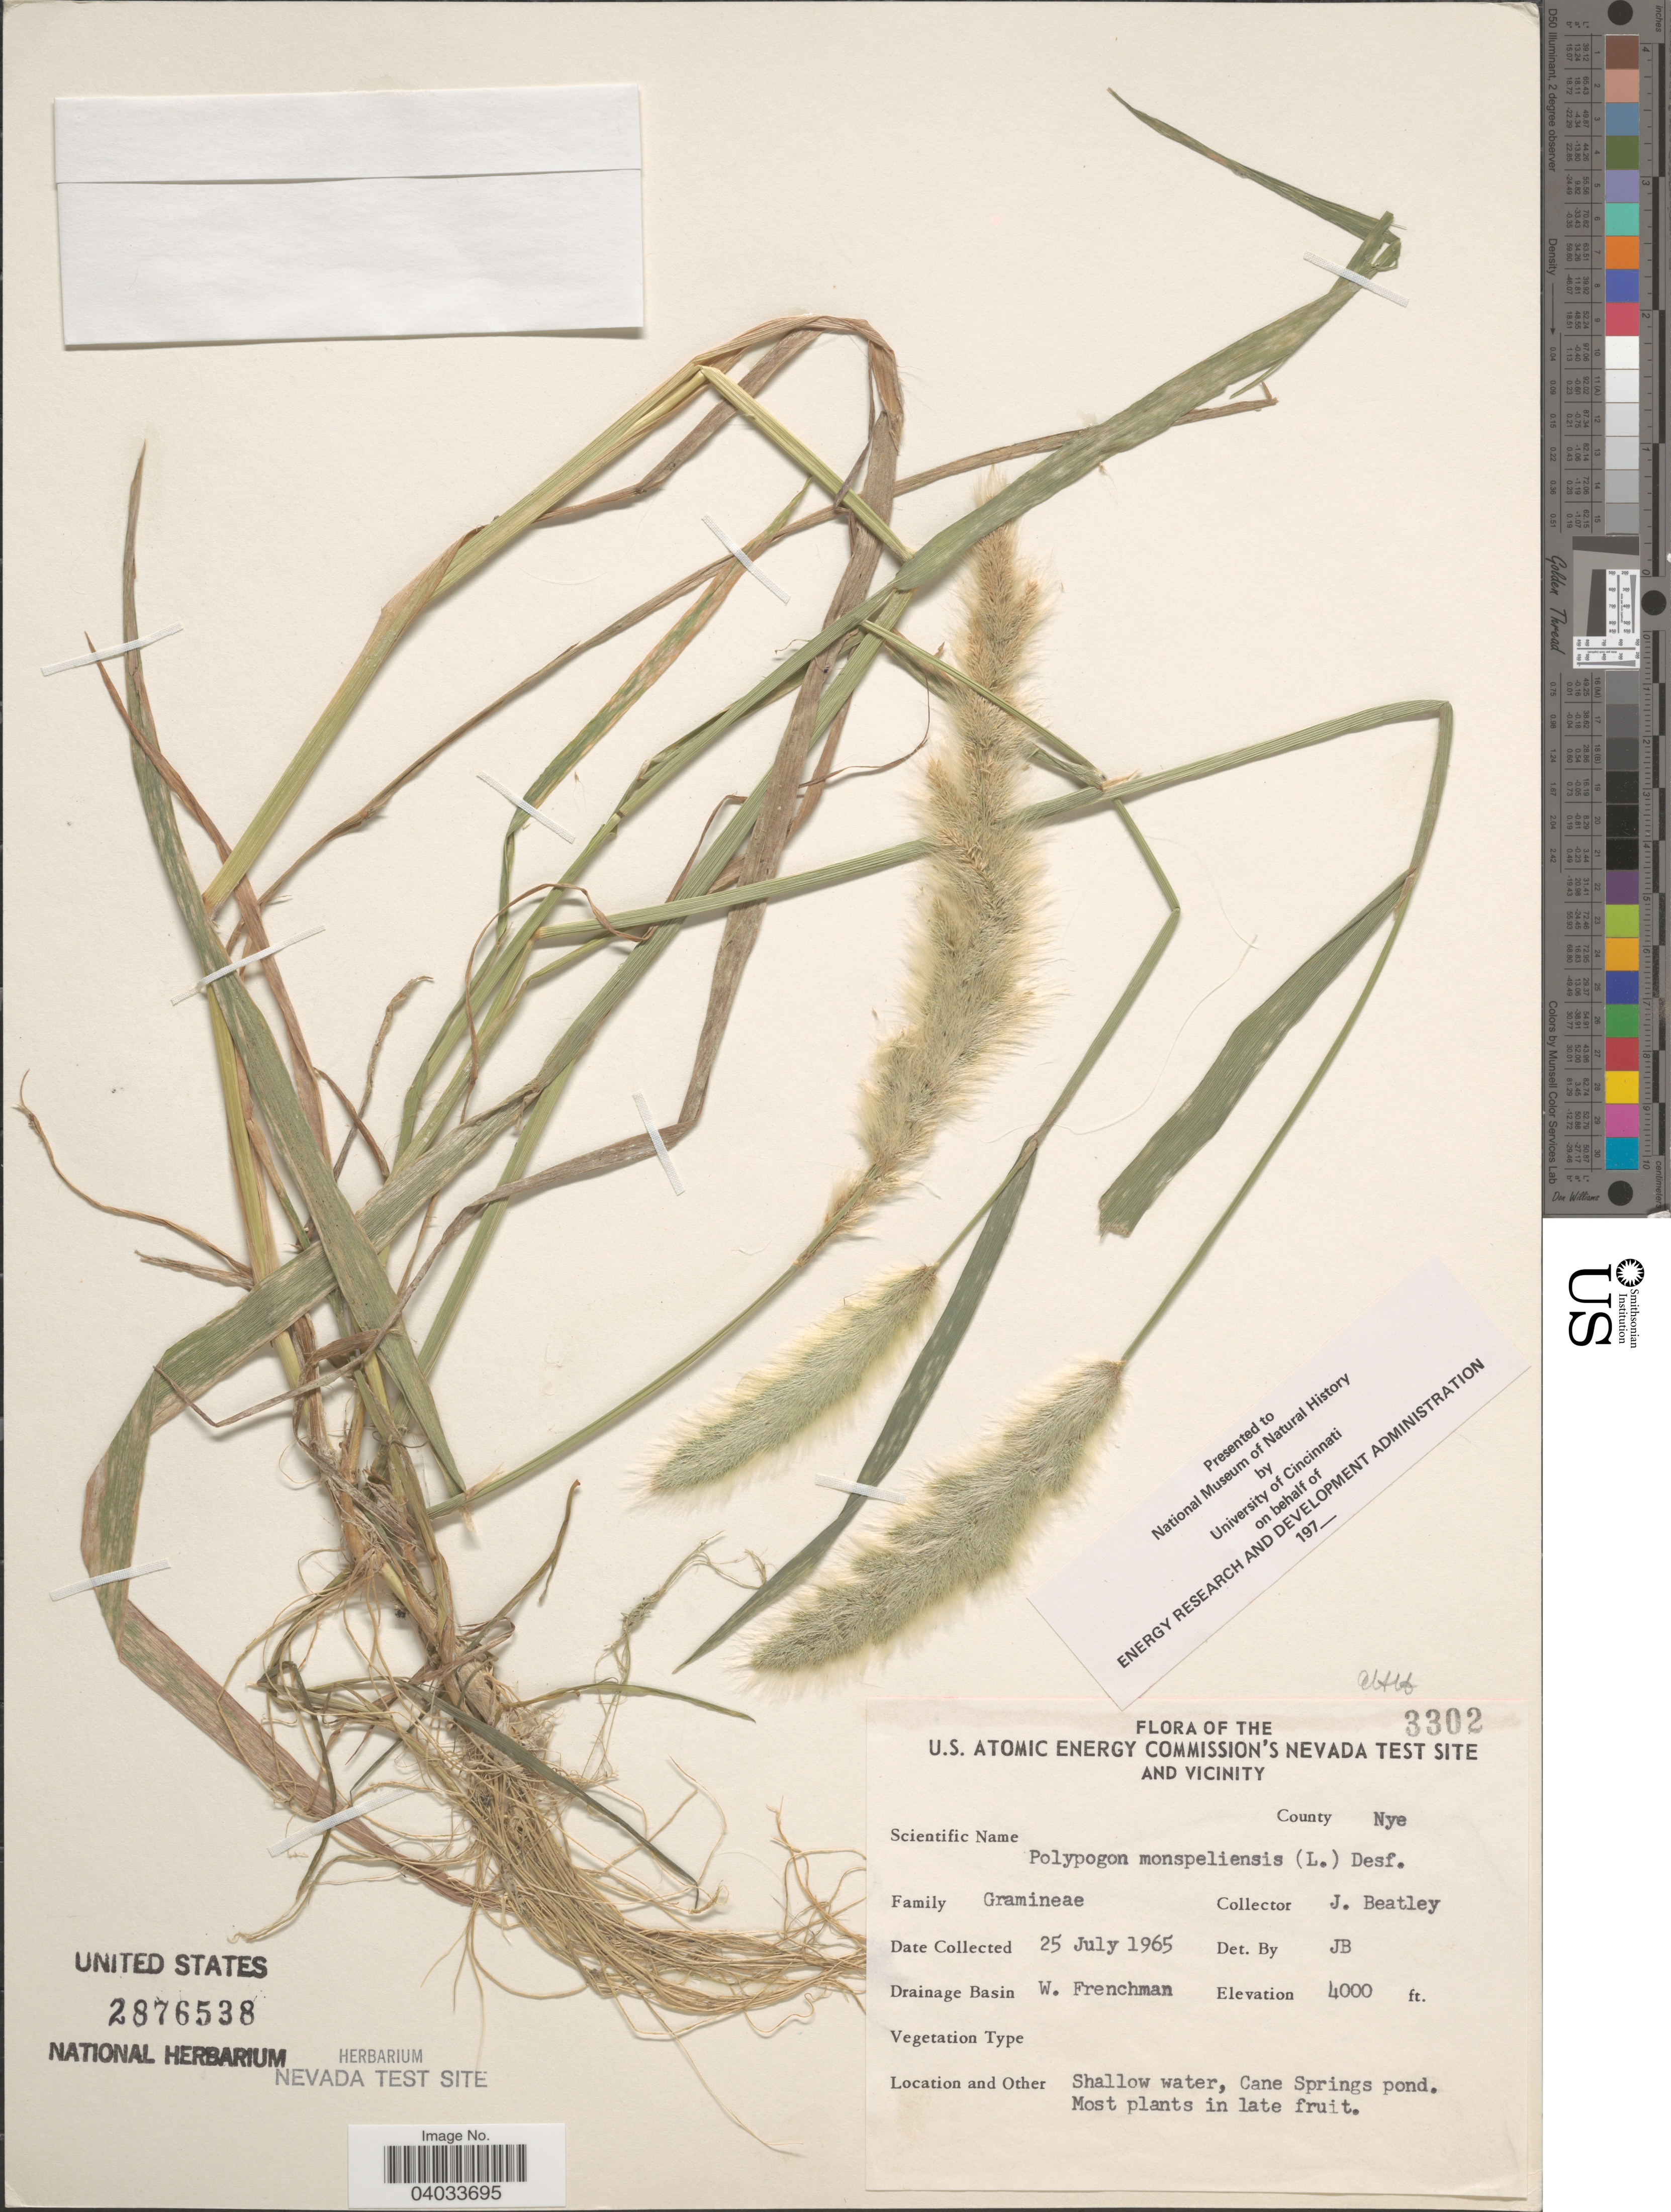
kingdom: Plantae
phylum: Tracheophyta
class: Liliopsida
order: Poales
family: Poaceae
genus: Polypogon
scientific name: Polypogon monspeliensis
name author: (L.) Desf.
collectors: J. C. Beatley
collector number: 3302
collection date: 1965-07-25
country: United States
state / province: Nevada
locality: U.S. Atomic Energy Commission's Nevada Test Site and vicinity. County Nye. Drainage Basin W. Frenchman. Shallow water, Cane Springs pond.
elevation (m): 1219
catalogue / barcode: US 2876538